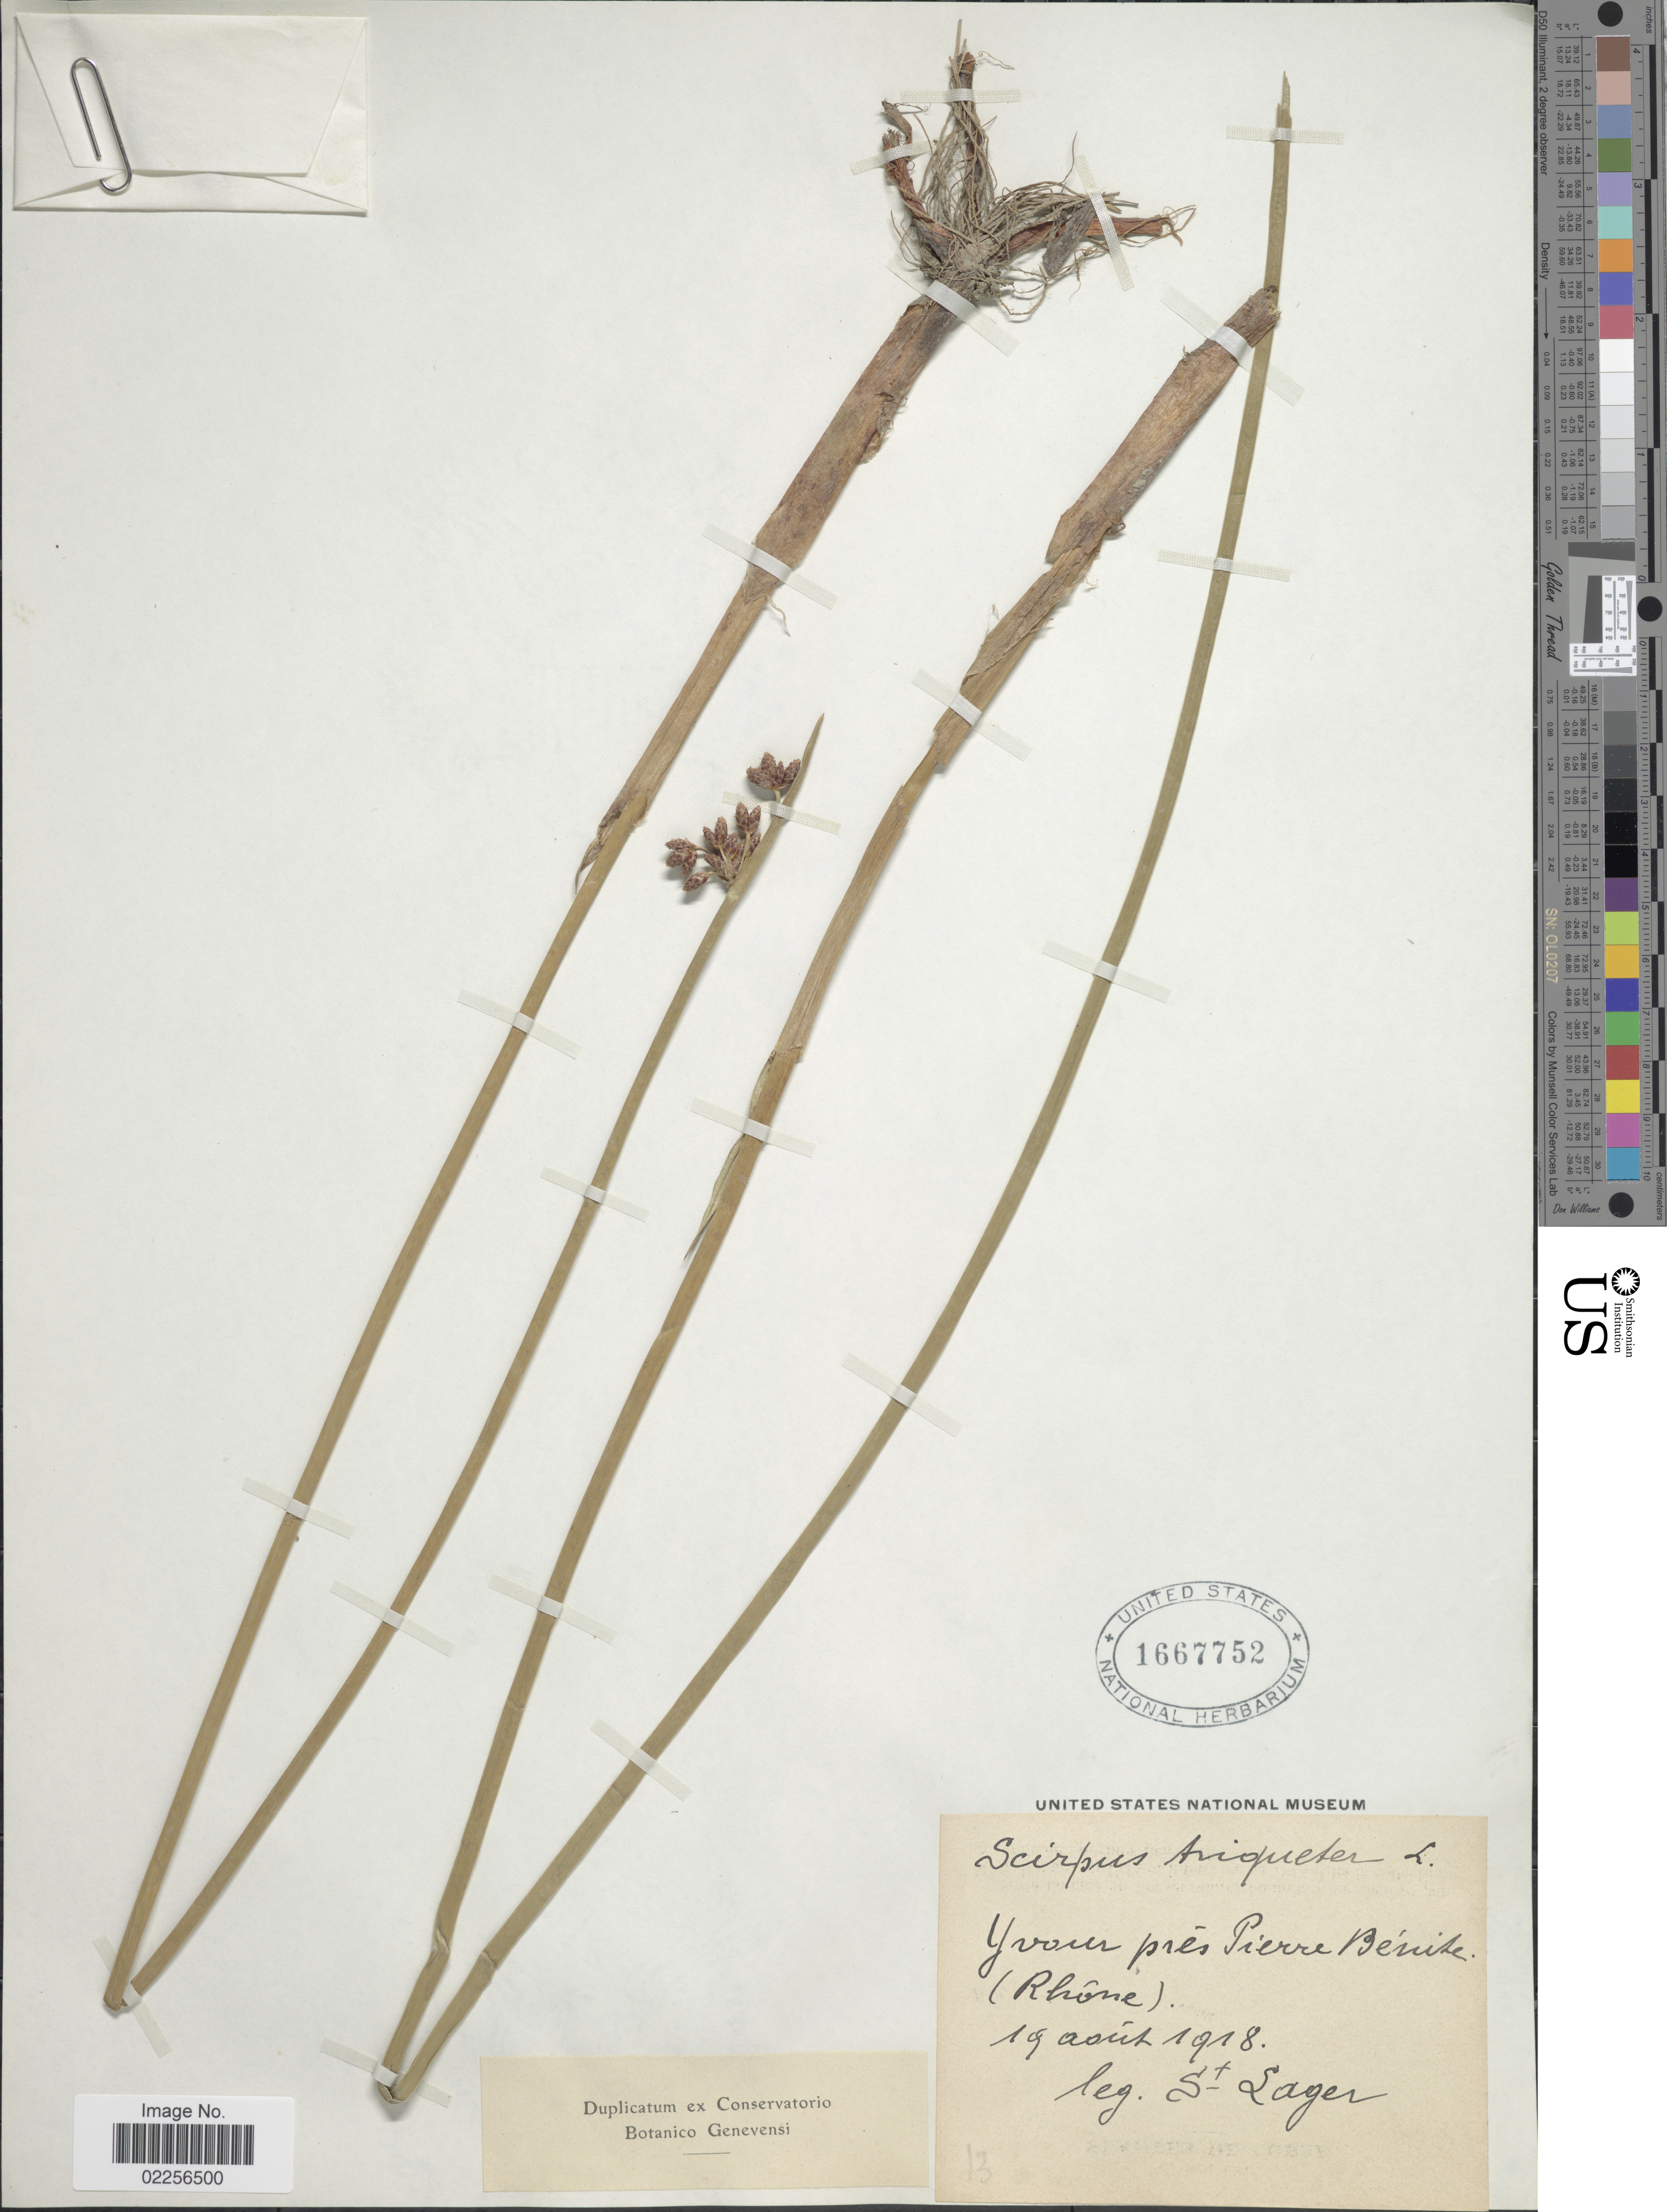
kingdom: Plantae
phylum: Tracheophyta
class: Liliopsida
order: Poales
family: Cyperaceae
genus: Schoenoplectus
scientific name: Schoenoplectus triqueter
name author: (L.) Palla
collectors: -. St. Lager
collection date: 1918-08-19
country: France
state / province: Auvergne-Rhône-Alpes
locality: Yvoire, prés Pierre Bénite (Rhône)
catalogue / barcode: US 1667752